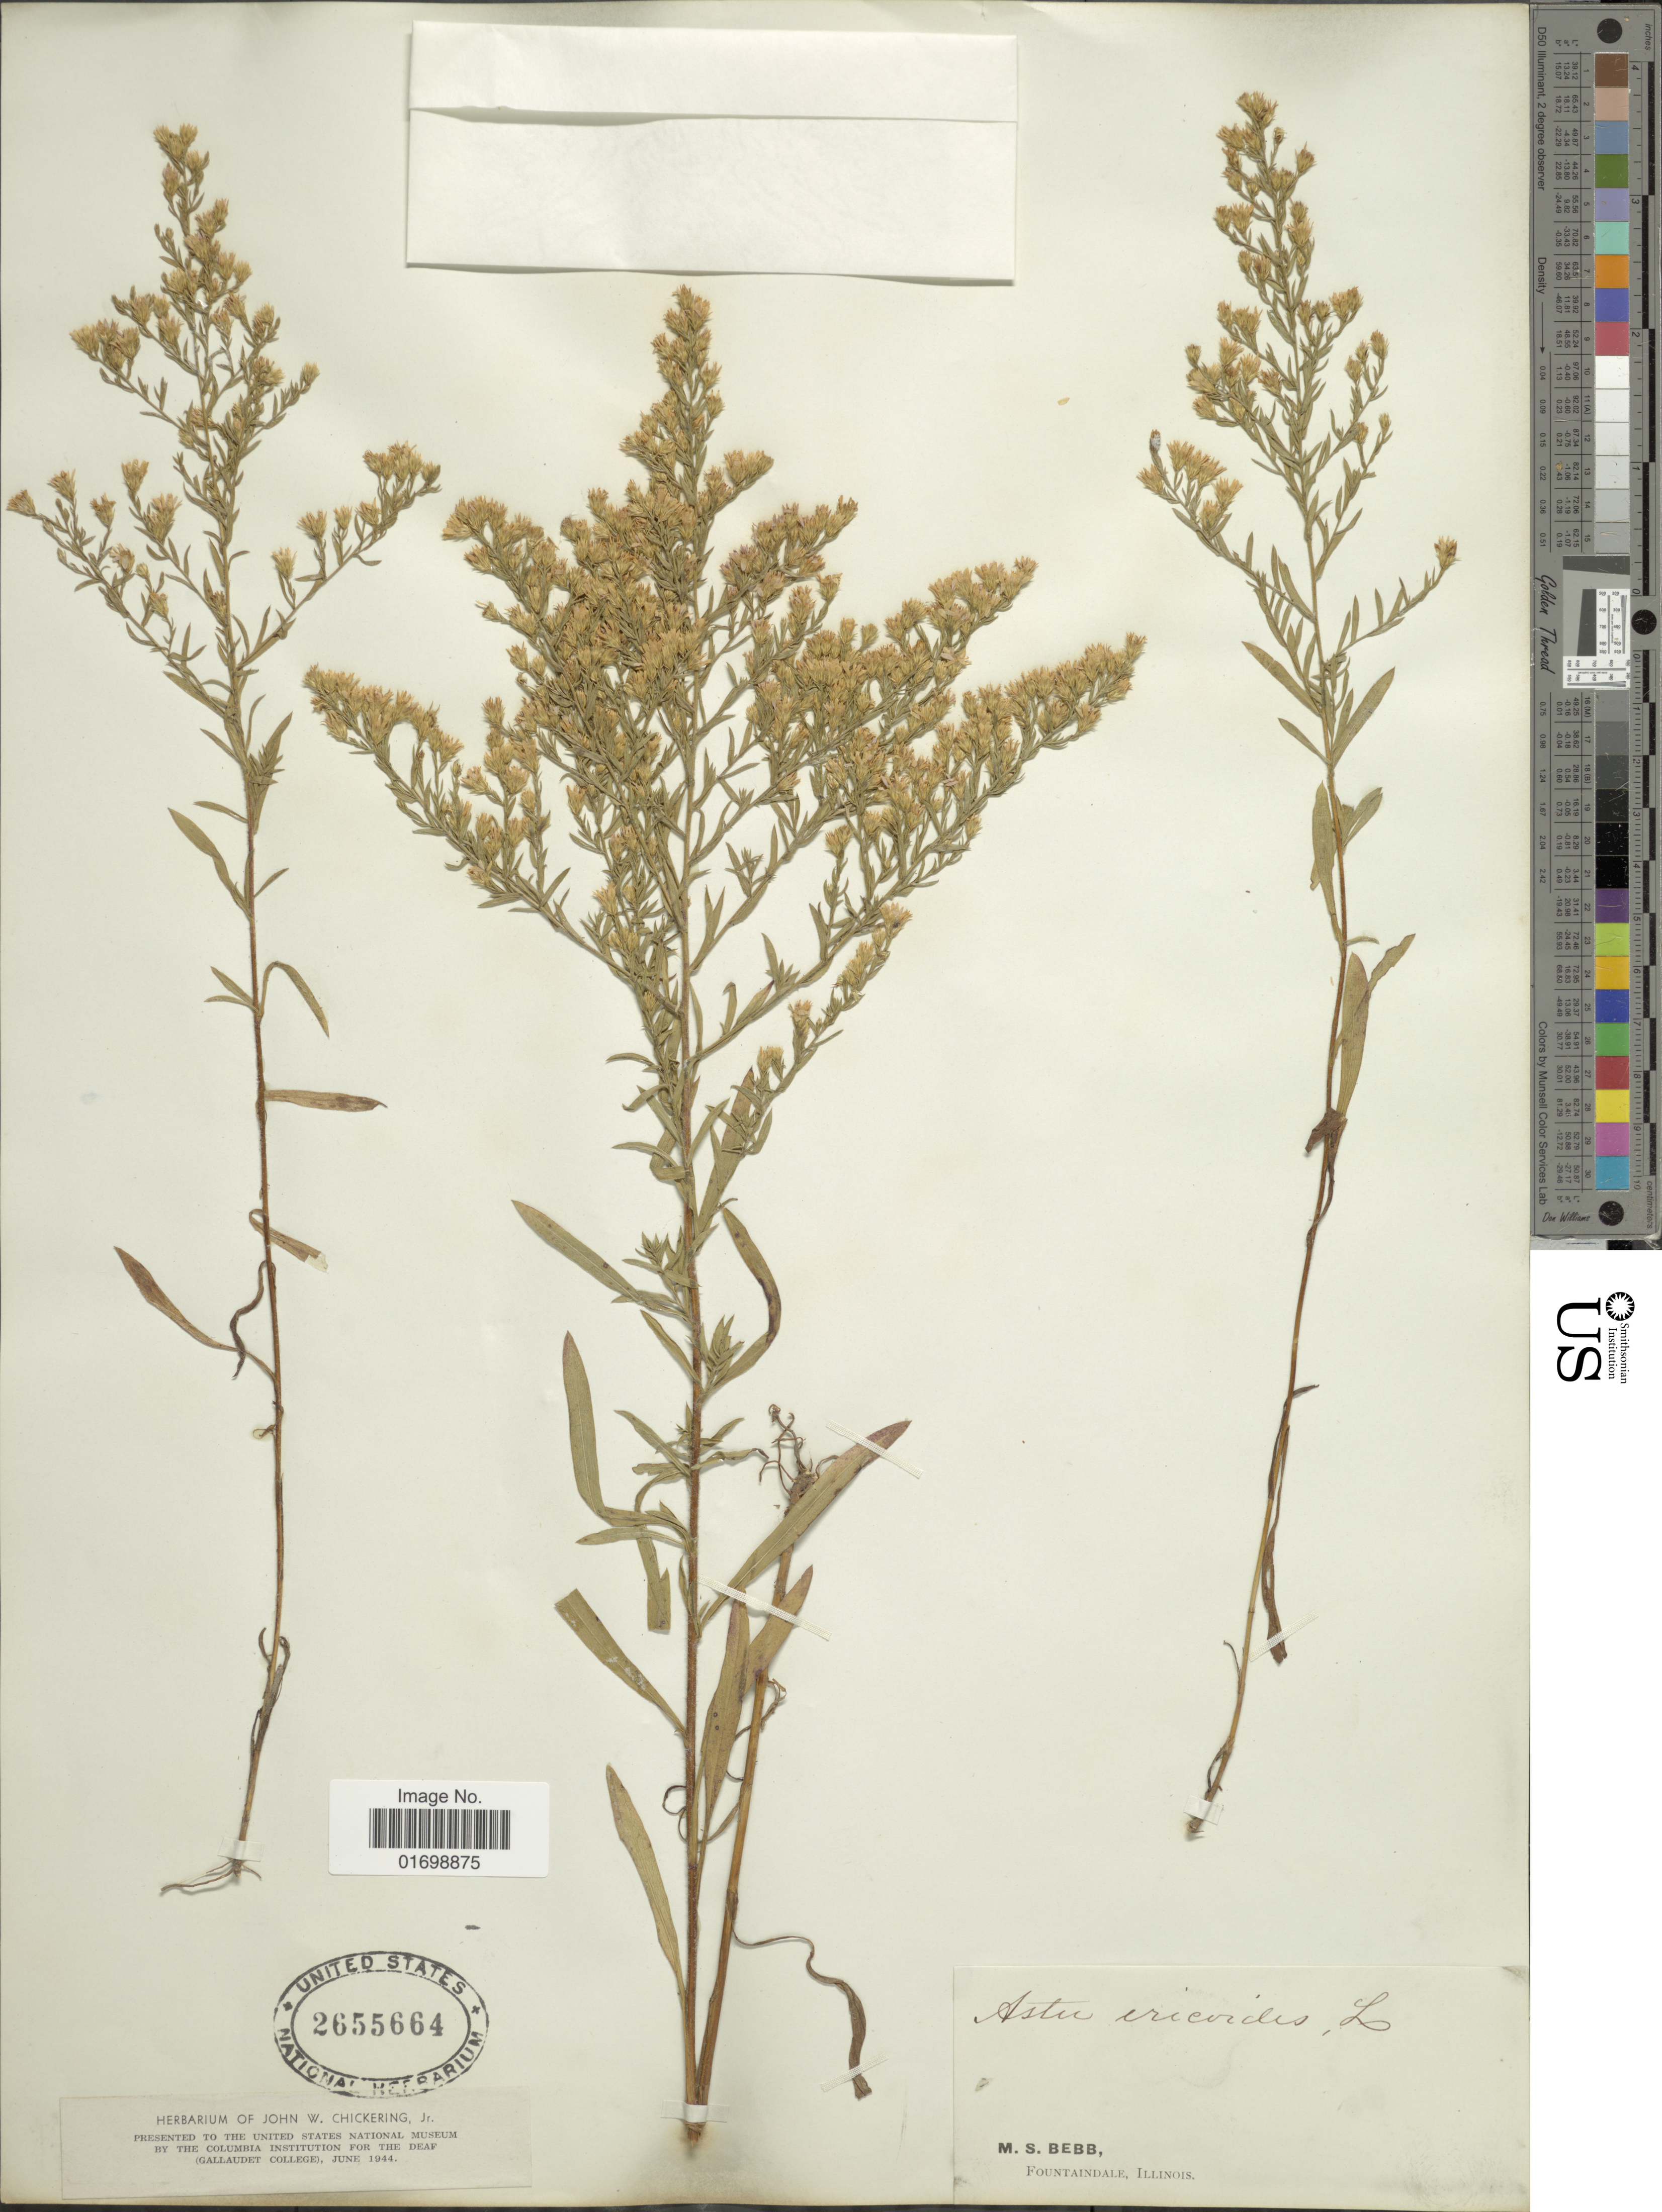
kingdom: Plantae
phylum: Tracheophyta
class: Magnoliopsida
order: Asterales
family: Asteraceae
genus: Symphyotrichum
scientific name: Symphyotrichum ericoides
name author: (L.) G.L. Nesom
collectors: M. Bebb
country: United States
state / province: Illinois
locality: Fountaindale.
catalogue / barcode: US 2655664